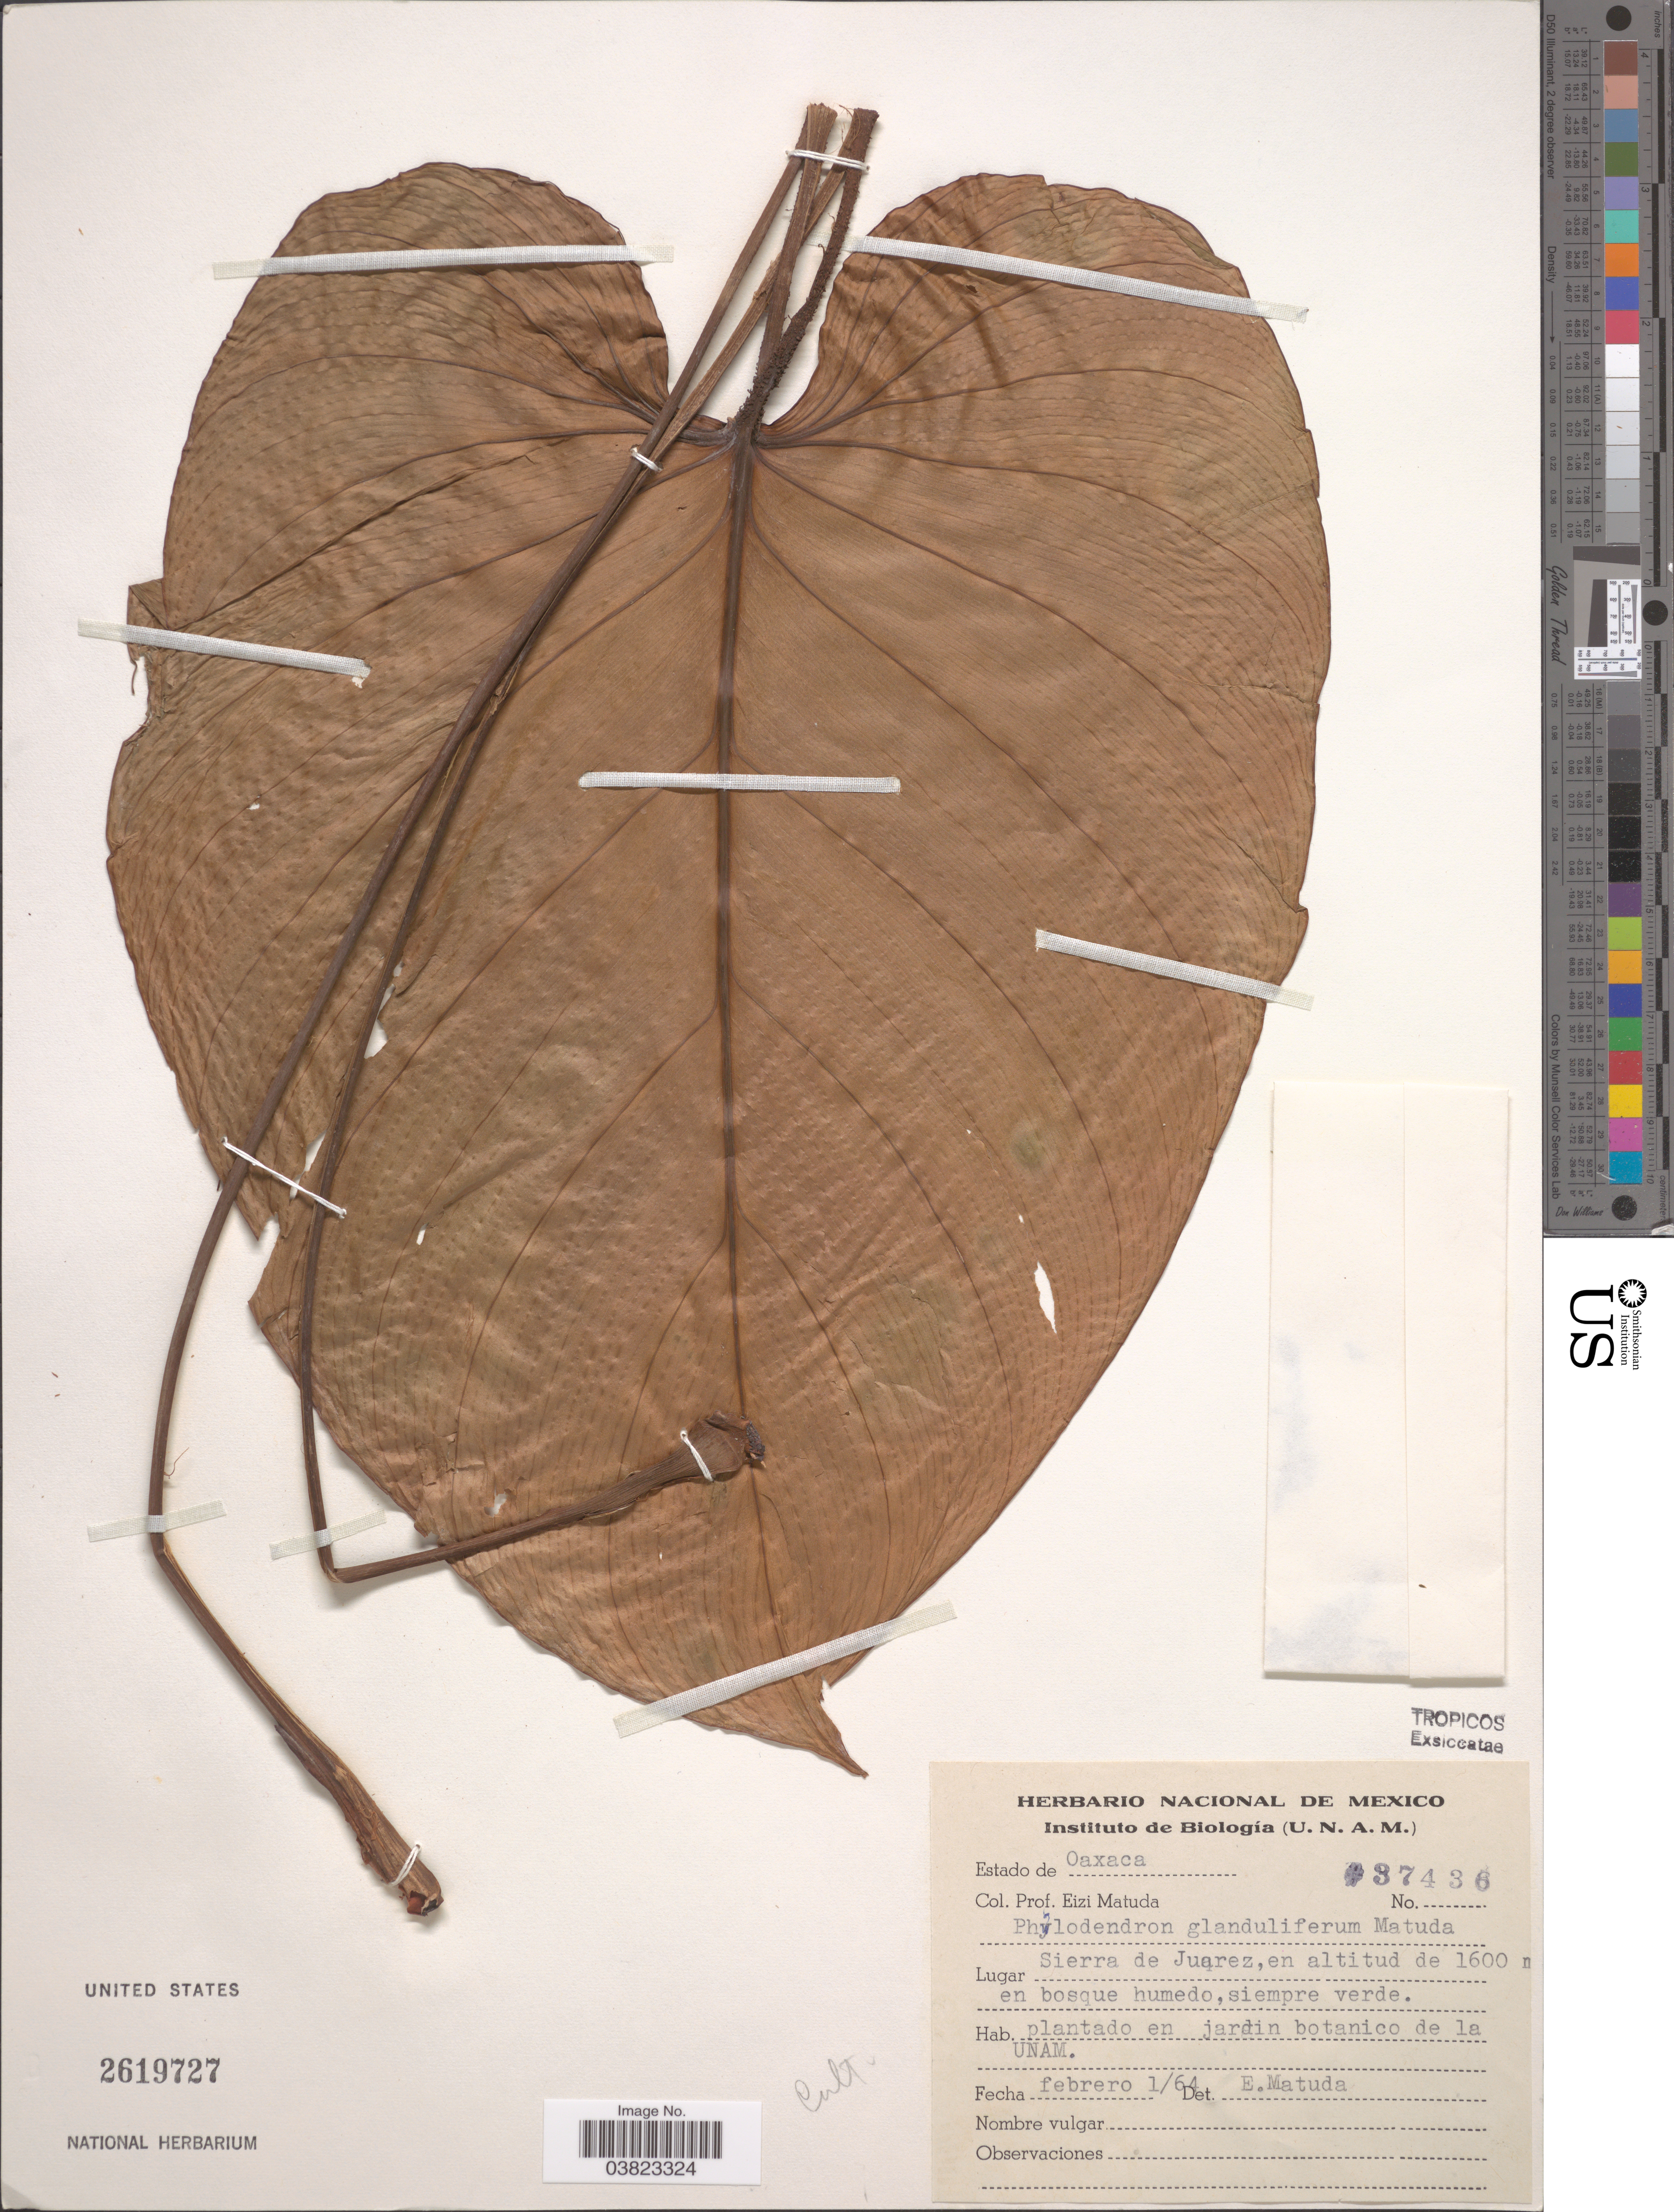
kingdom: Plantae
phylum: Tracheophyta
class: Liliopsida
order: Alismatales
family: Araceae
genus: Philodendron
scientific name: Philodendron glanduliferum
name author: Matuda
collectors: E. Matuda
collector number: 37436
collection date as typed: Transcribed d/m/y: 1/2/64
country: Mexico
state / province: Oaxaca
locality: Sierra de Juarez.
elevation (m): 1600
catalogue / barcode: US 2619727